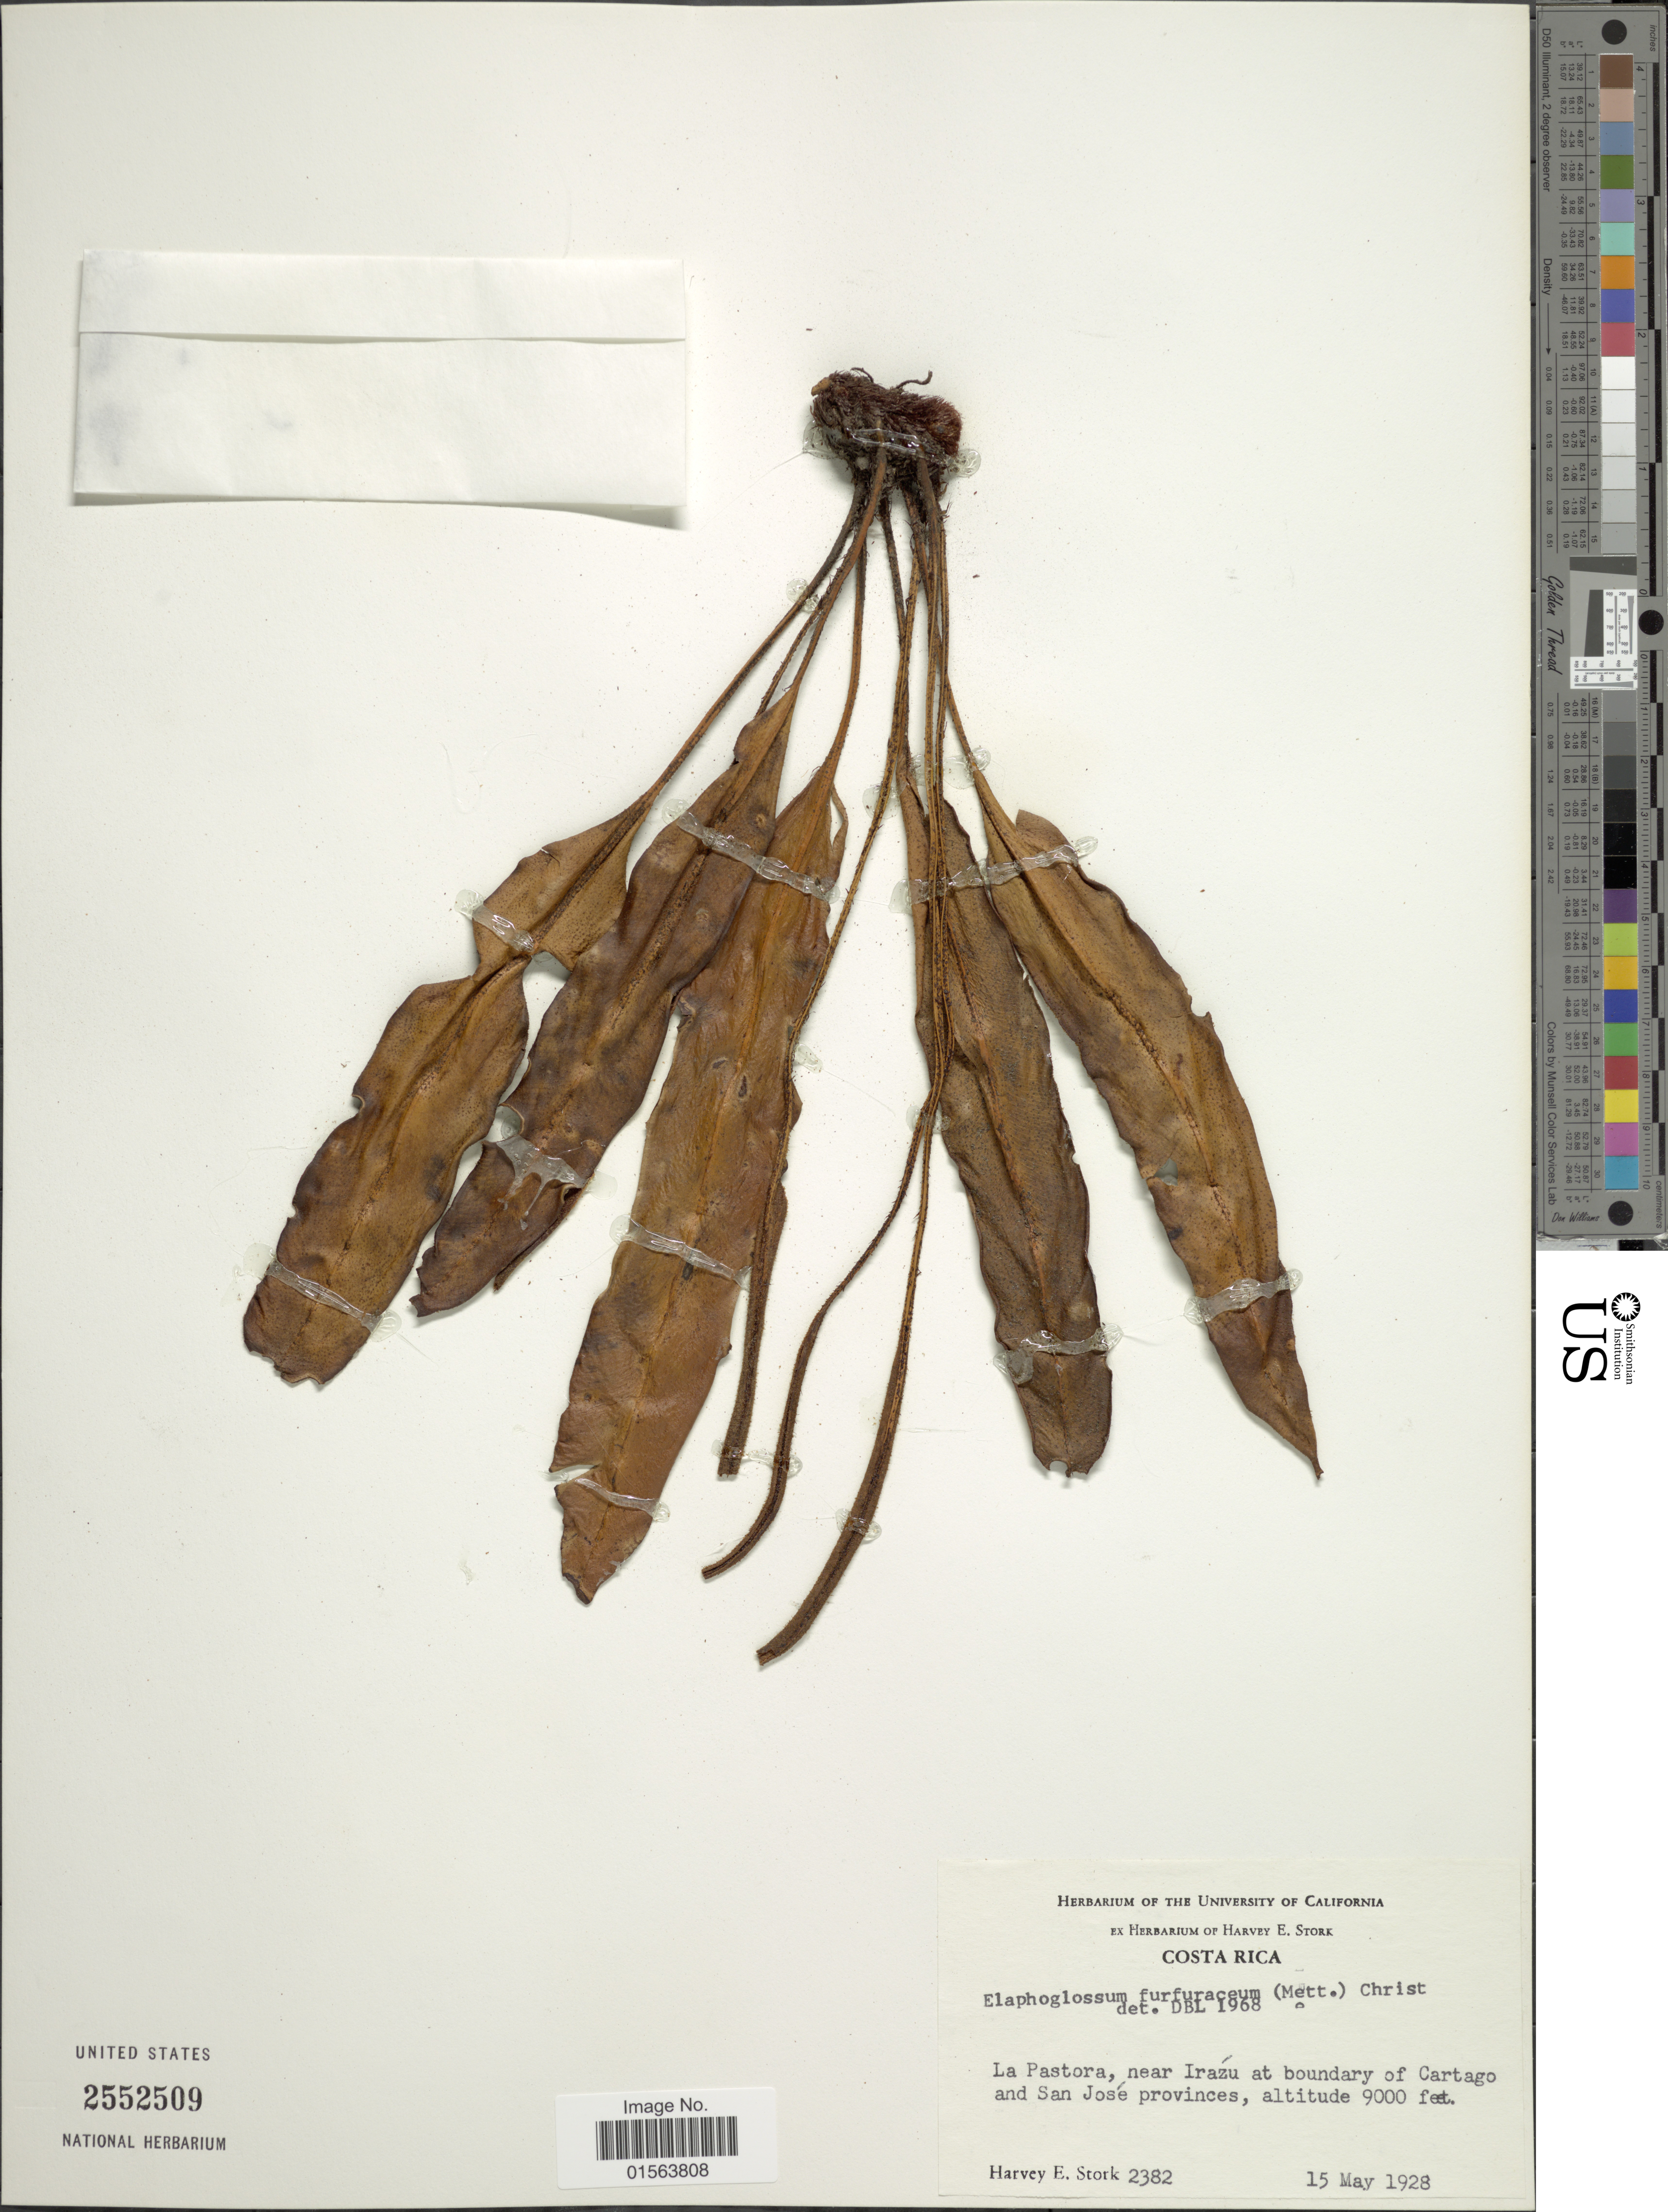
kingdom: Plantae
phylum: Tracheophyta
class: Polypodiopsida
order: Polypodiales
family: Dryopteridaceae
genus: Elaphoglossum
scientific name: Elaphoglossum furfuraceum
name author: (Mett. ex Kuhn) Christ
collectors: H. E. Stork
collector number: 2382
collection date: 1928-05-15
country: Costa Rica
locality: La Pastora, near Irazu at boudary of Cartago and San Jose provinces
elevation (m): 2743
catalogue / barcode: US 2552509